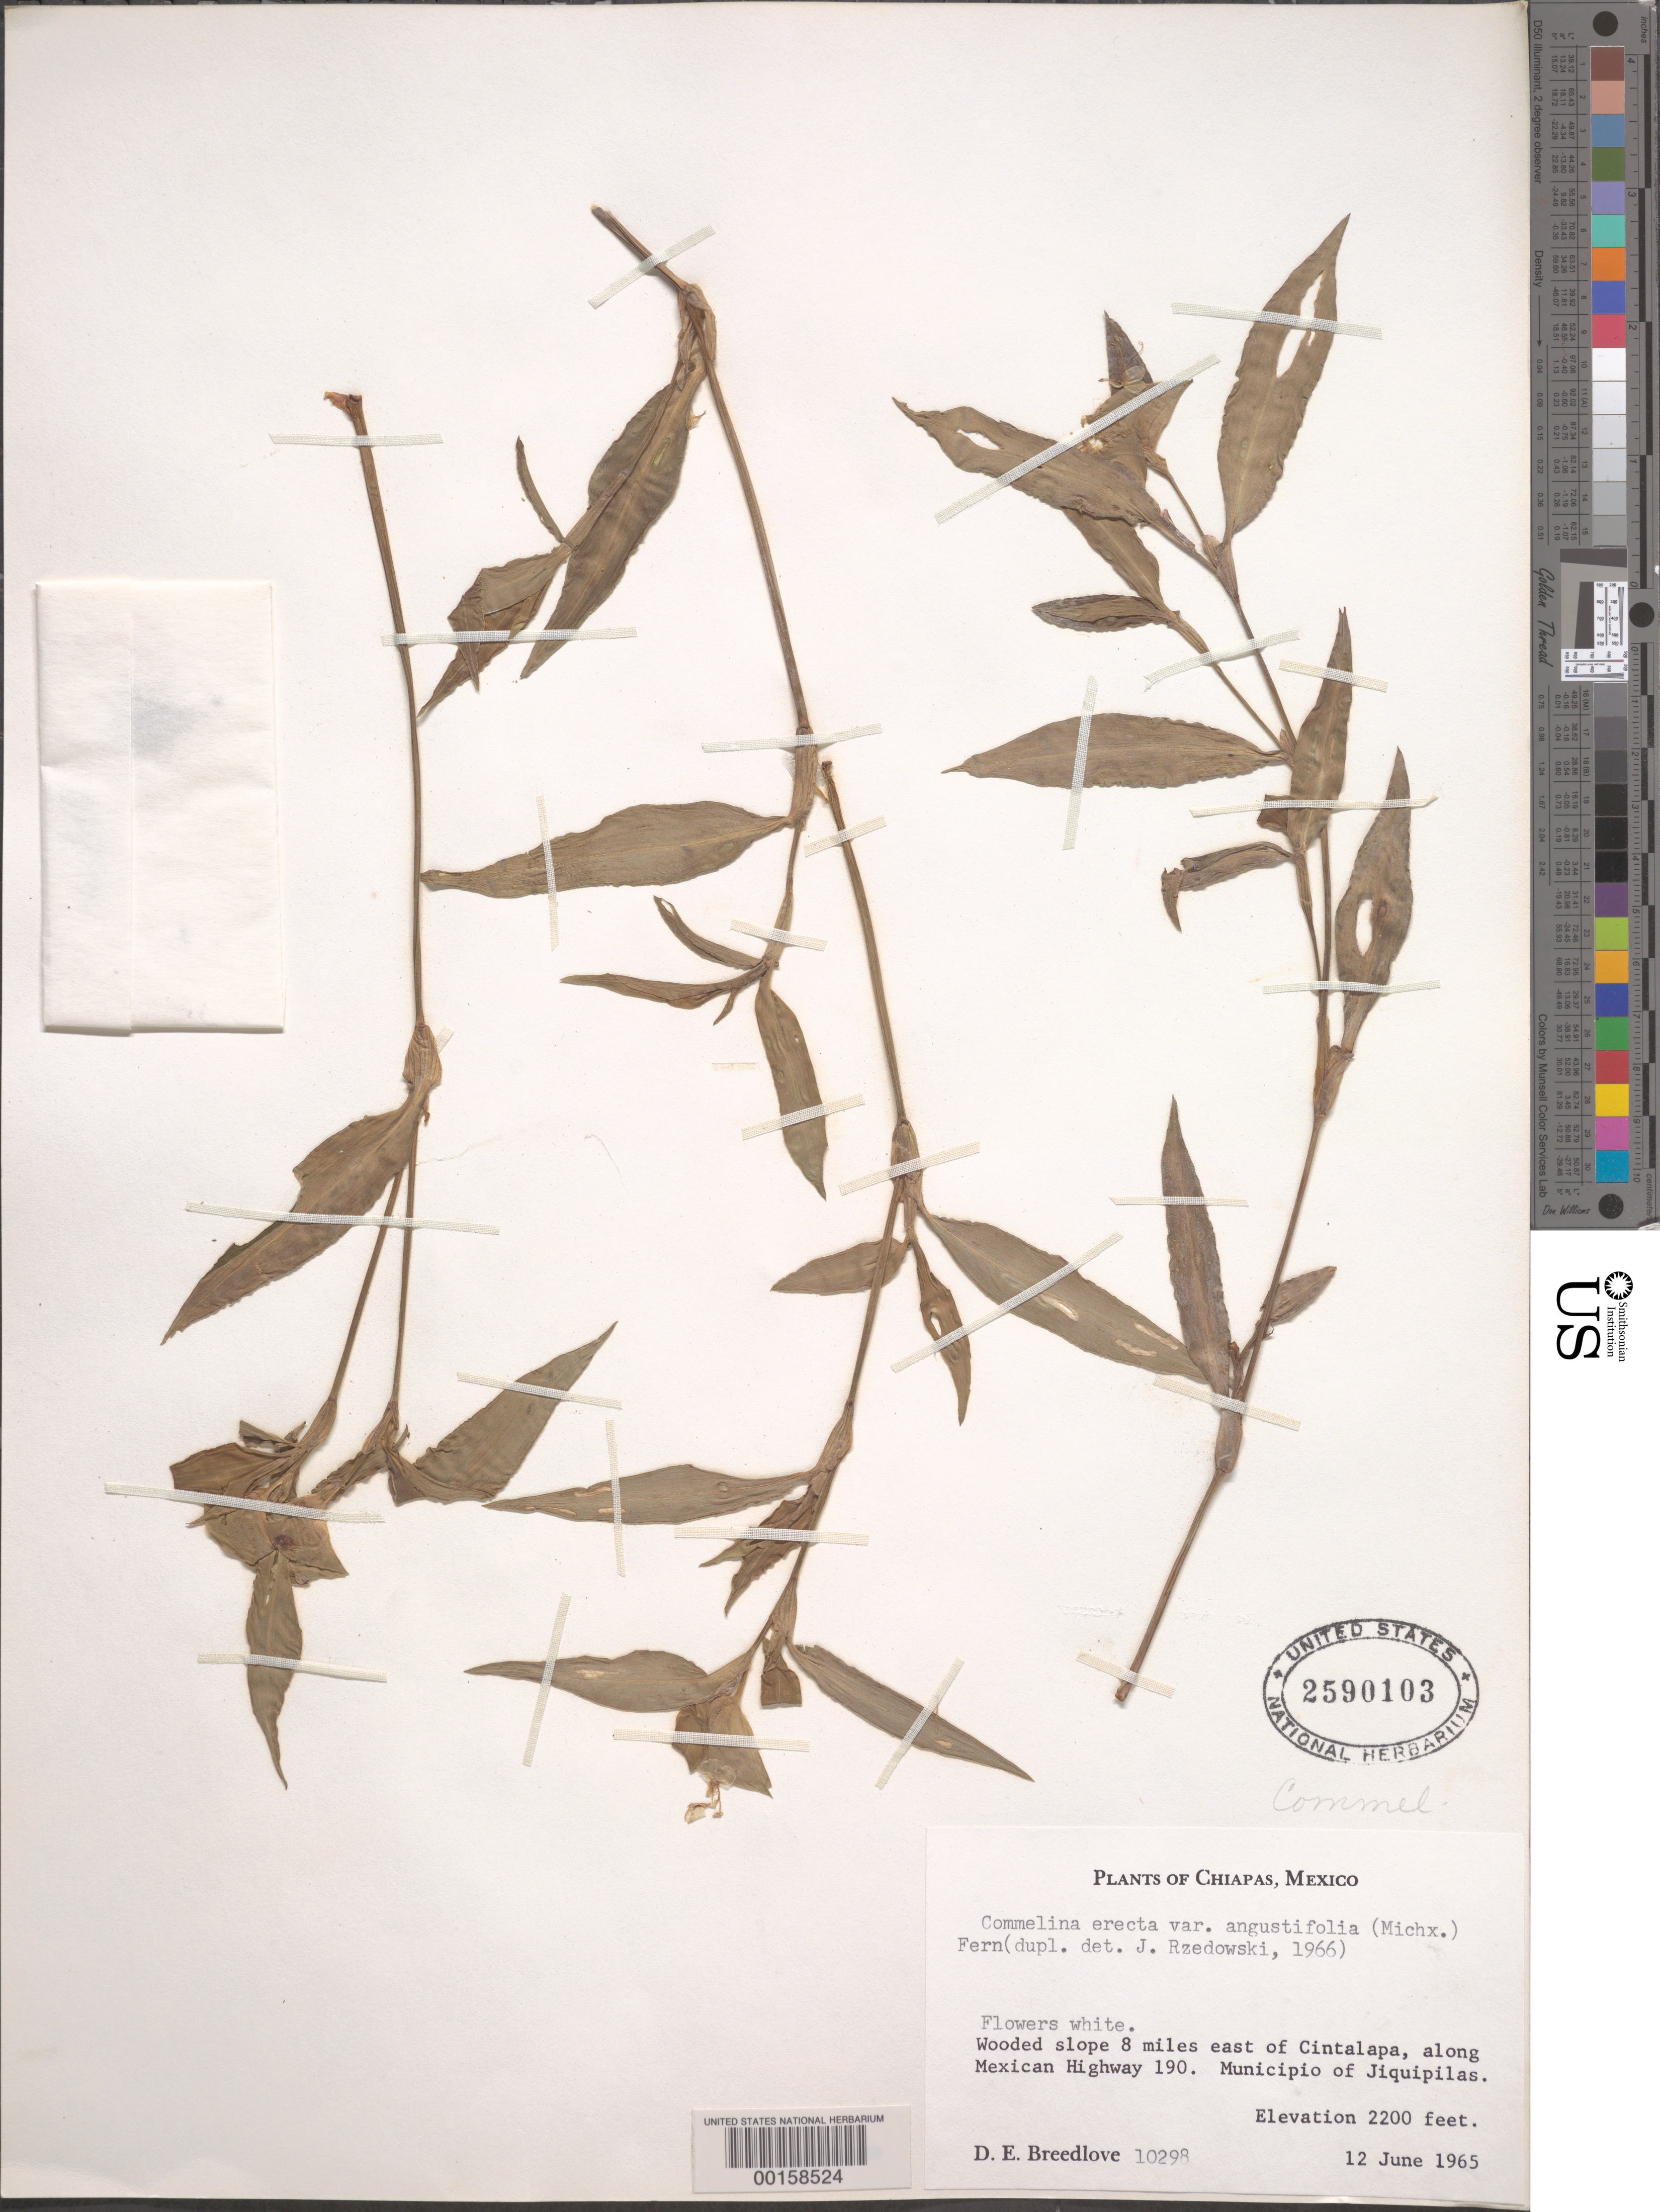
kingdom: Plantae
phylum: Tracheophyta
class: Liliopsida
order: Commelinales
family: Commelinaceae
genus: Commelina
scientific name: Commelina erecta var. angustifolia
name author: (Michx.) Fernald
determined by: Rzedowski, J.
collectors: D. E. Breedlove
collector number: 10298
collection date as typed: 12 Jun 1965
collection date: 1965-06-12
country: Mexico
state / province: Chiapas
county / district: Jiquipilas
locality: Cintalapa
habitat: Wooded slope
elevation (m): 671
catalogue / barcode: US 2590103